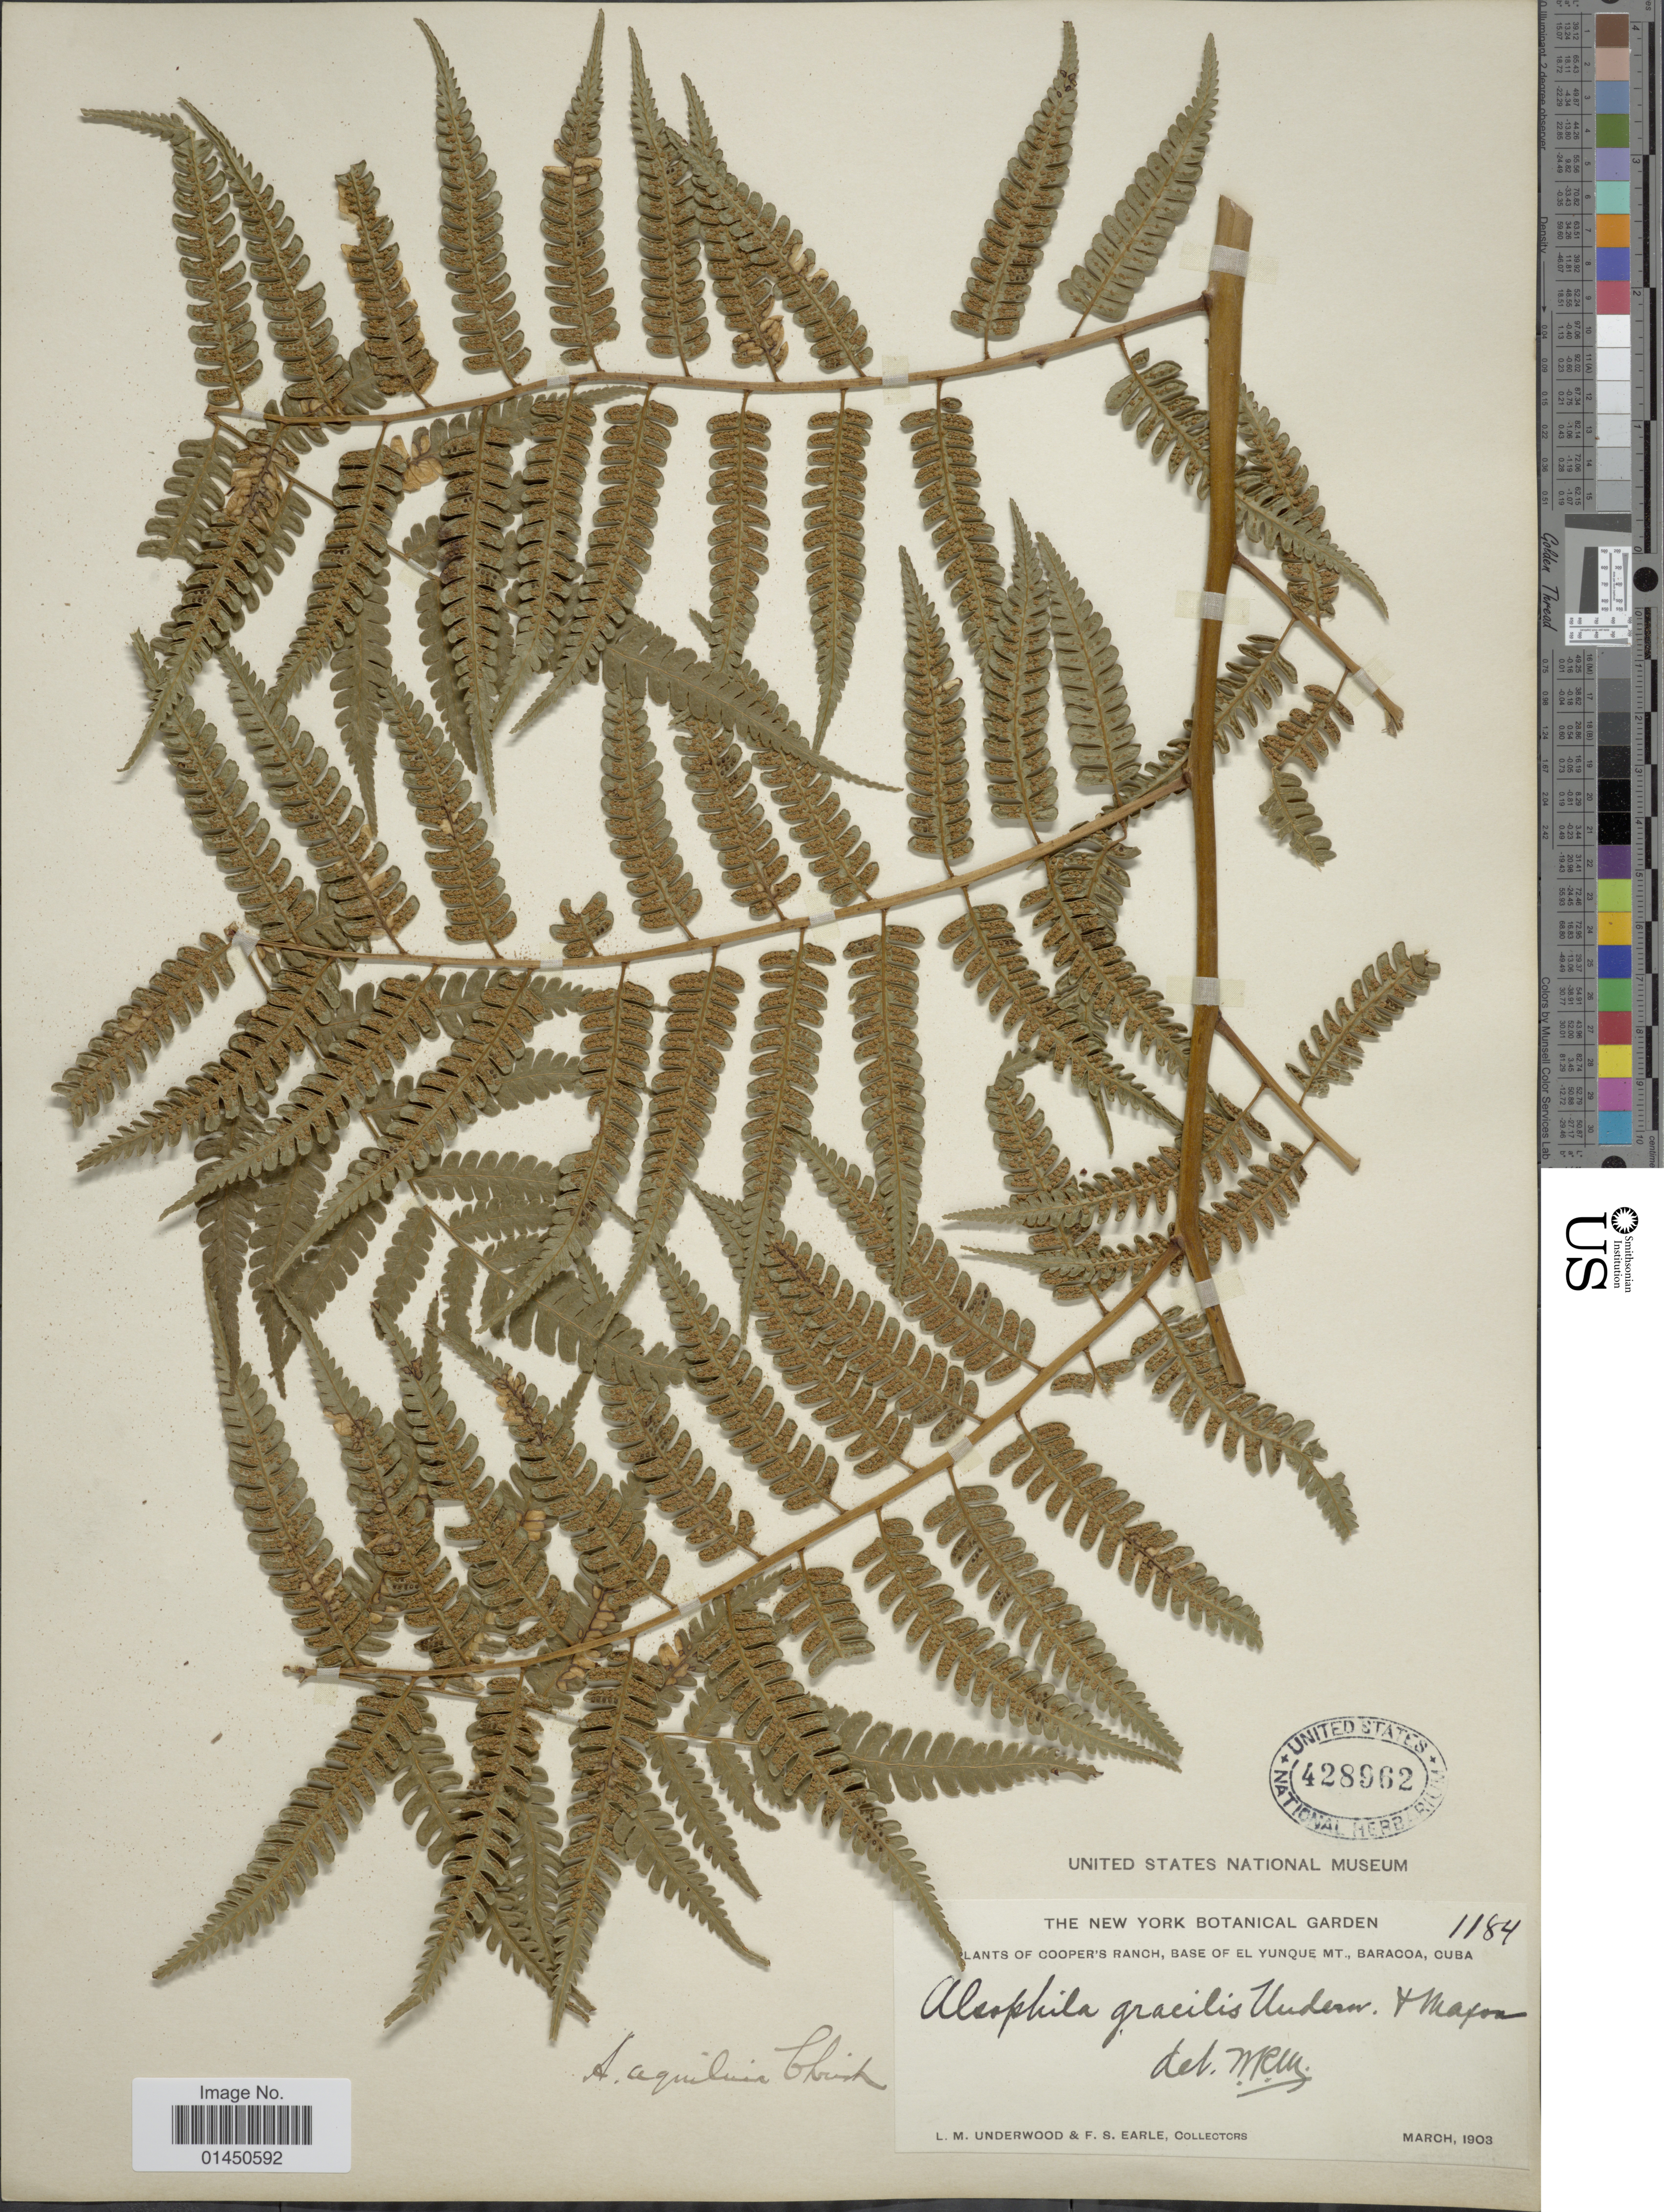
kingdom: Plantae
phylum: Tracheophyta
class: Polypodiopsida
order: Cyatheales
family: Cyatheaceae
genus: Cyathea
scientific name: Cyathea parvula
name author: (Jenman) Domin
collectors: L. M. Underwood & F. S. Earle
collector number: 1184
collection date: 1903-03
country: Cuba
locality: Cooper's Ranch, Base of El Yunque Mt., Baracoa.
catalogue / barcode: US 428962